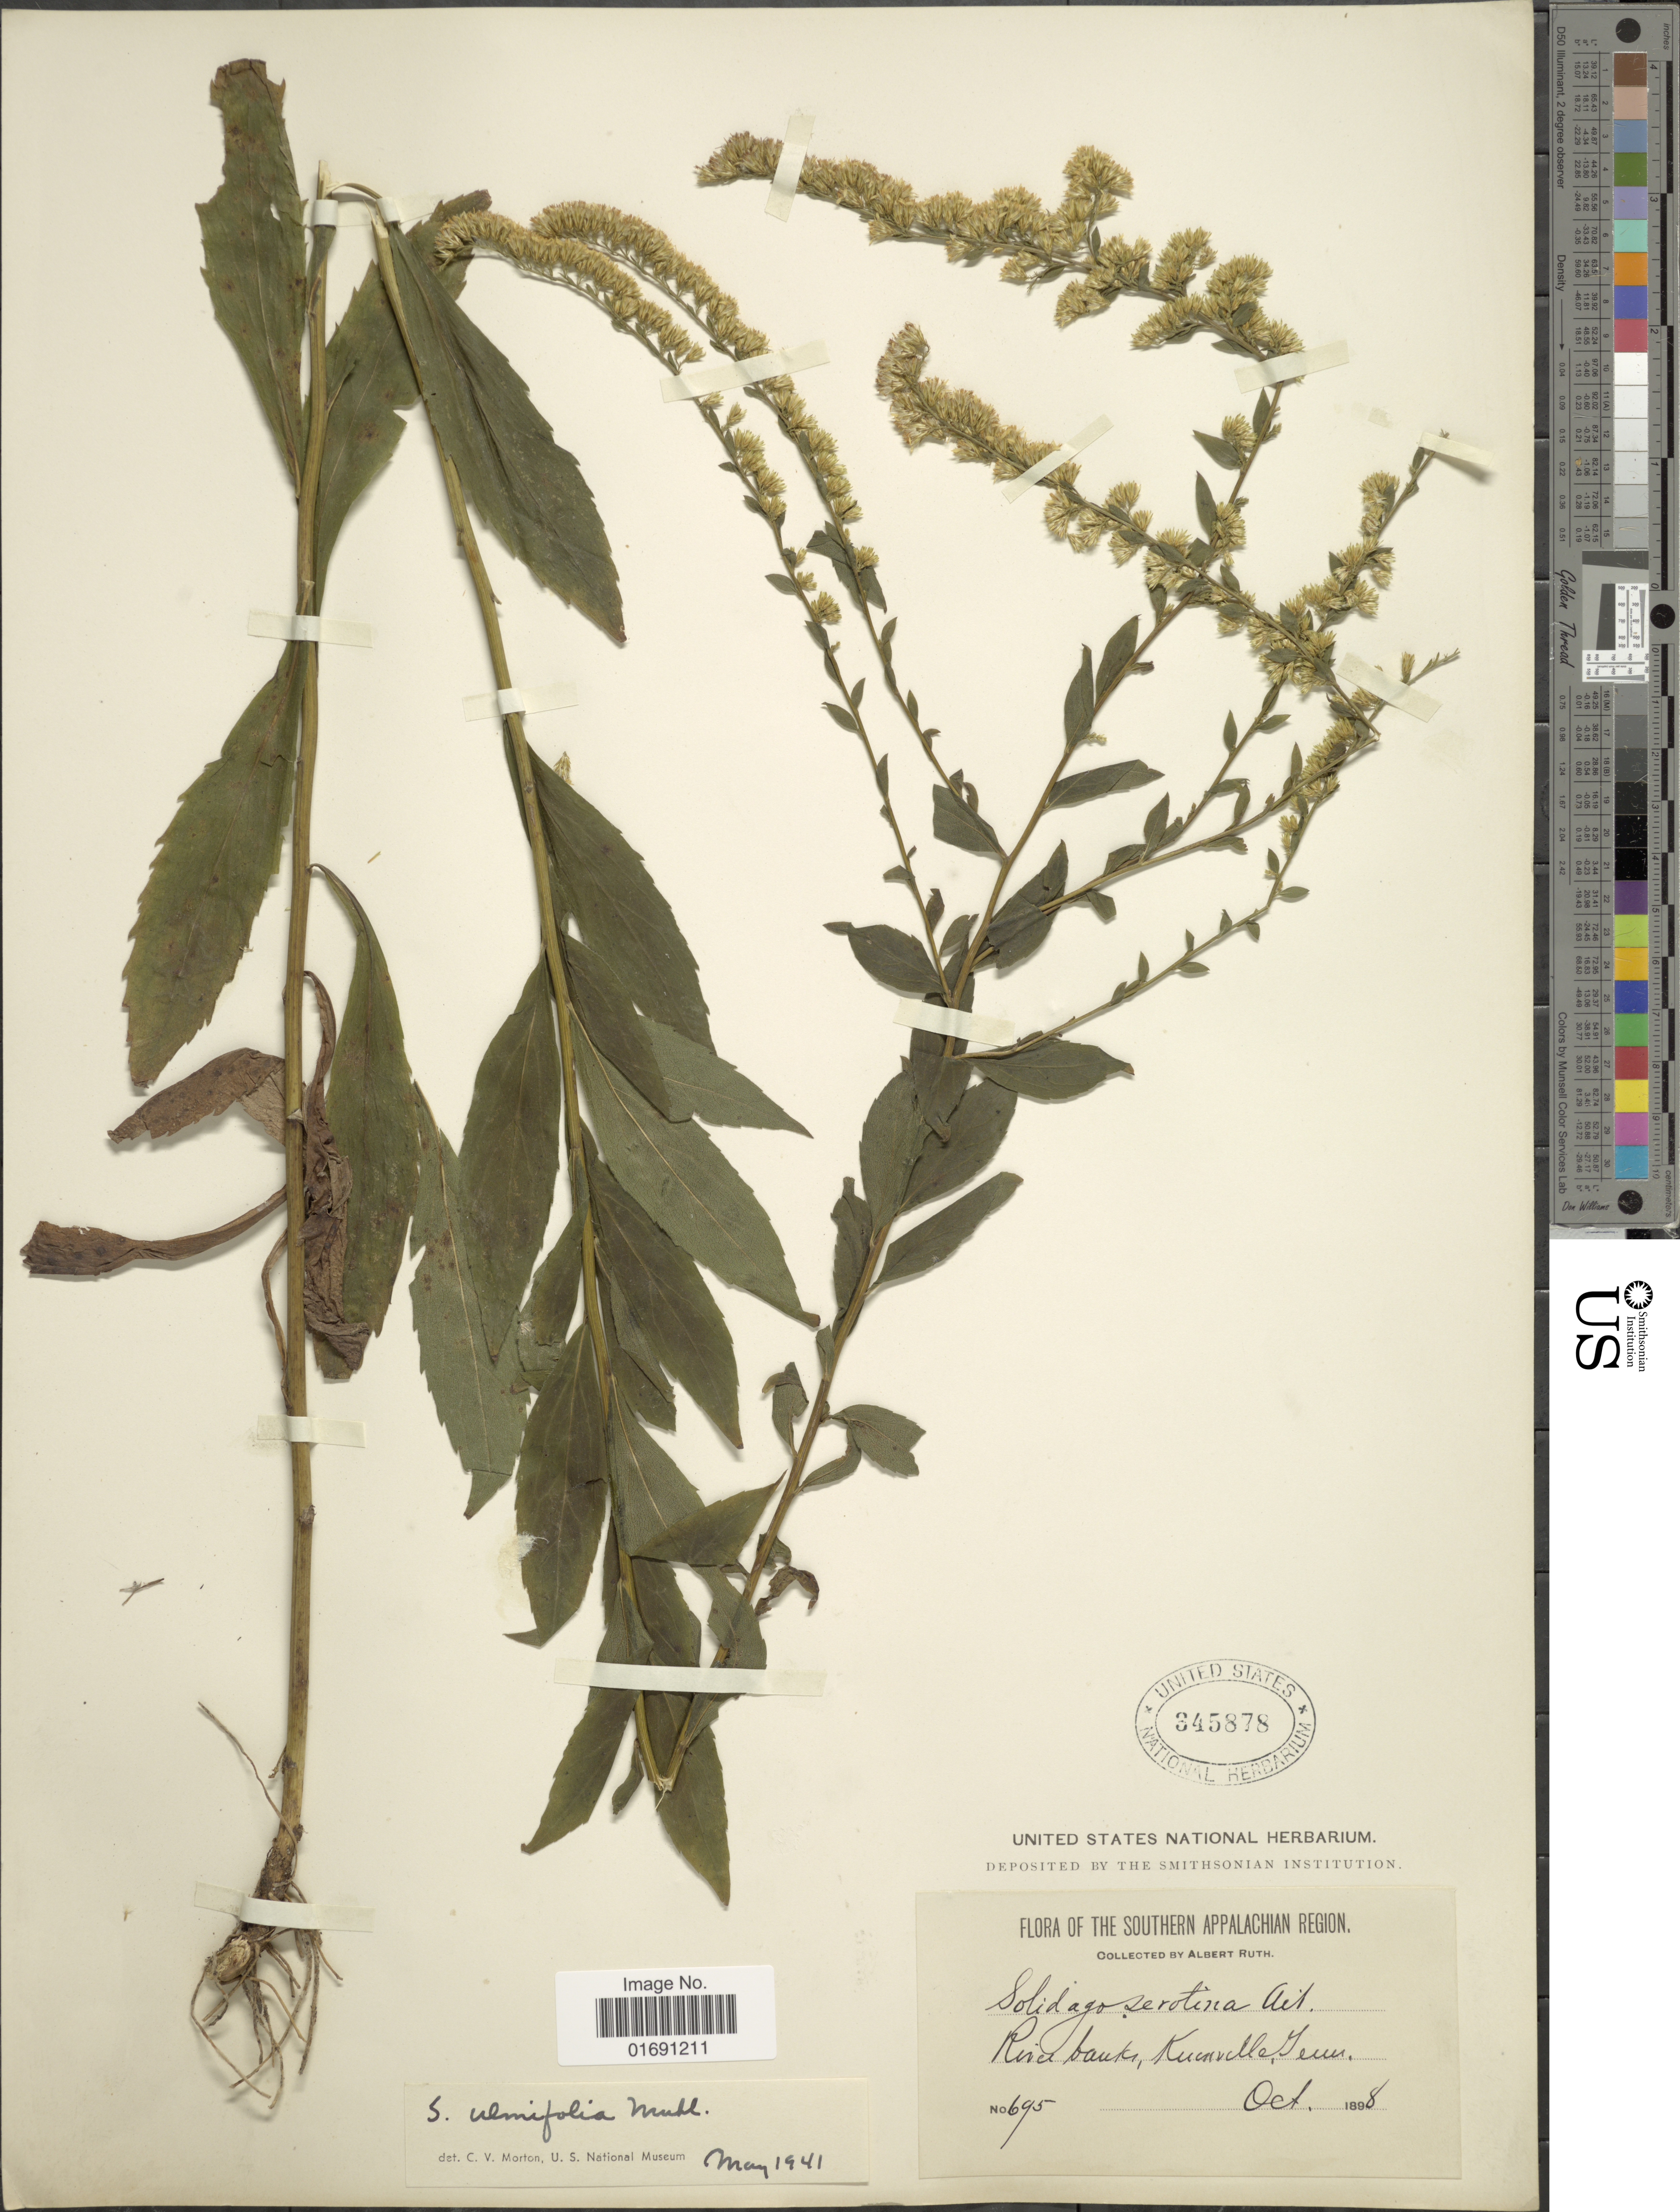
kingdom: Plantae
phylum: Tracheophyta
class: Magnoliopsida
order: Asterales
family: Asteraceae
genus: Solidago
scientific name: Solidago ulmifolia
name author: Muhl. ex Willd.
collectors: A. Ruth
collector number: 695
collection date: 1898-10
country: United States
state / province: Tennessee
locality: The Southern Appalachian Region, River banks, Knoxville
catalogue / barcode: US 345878